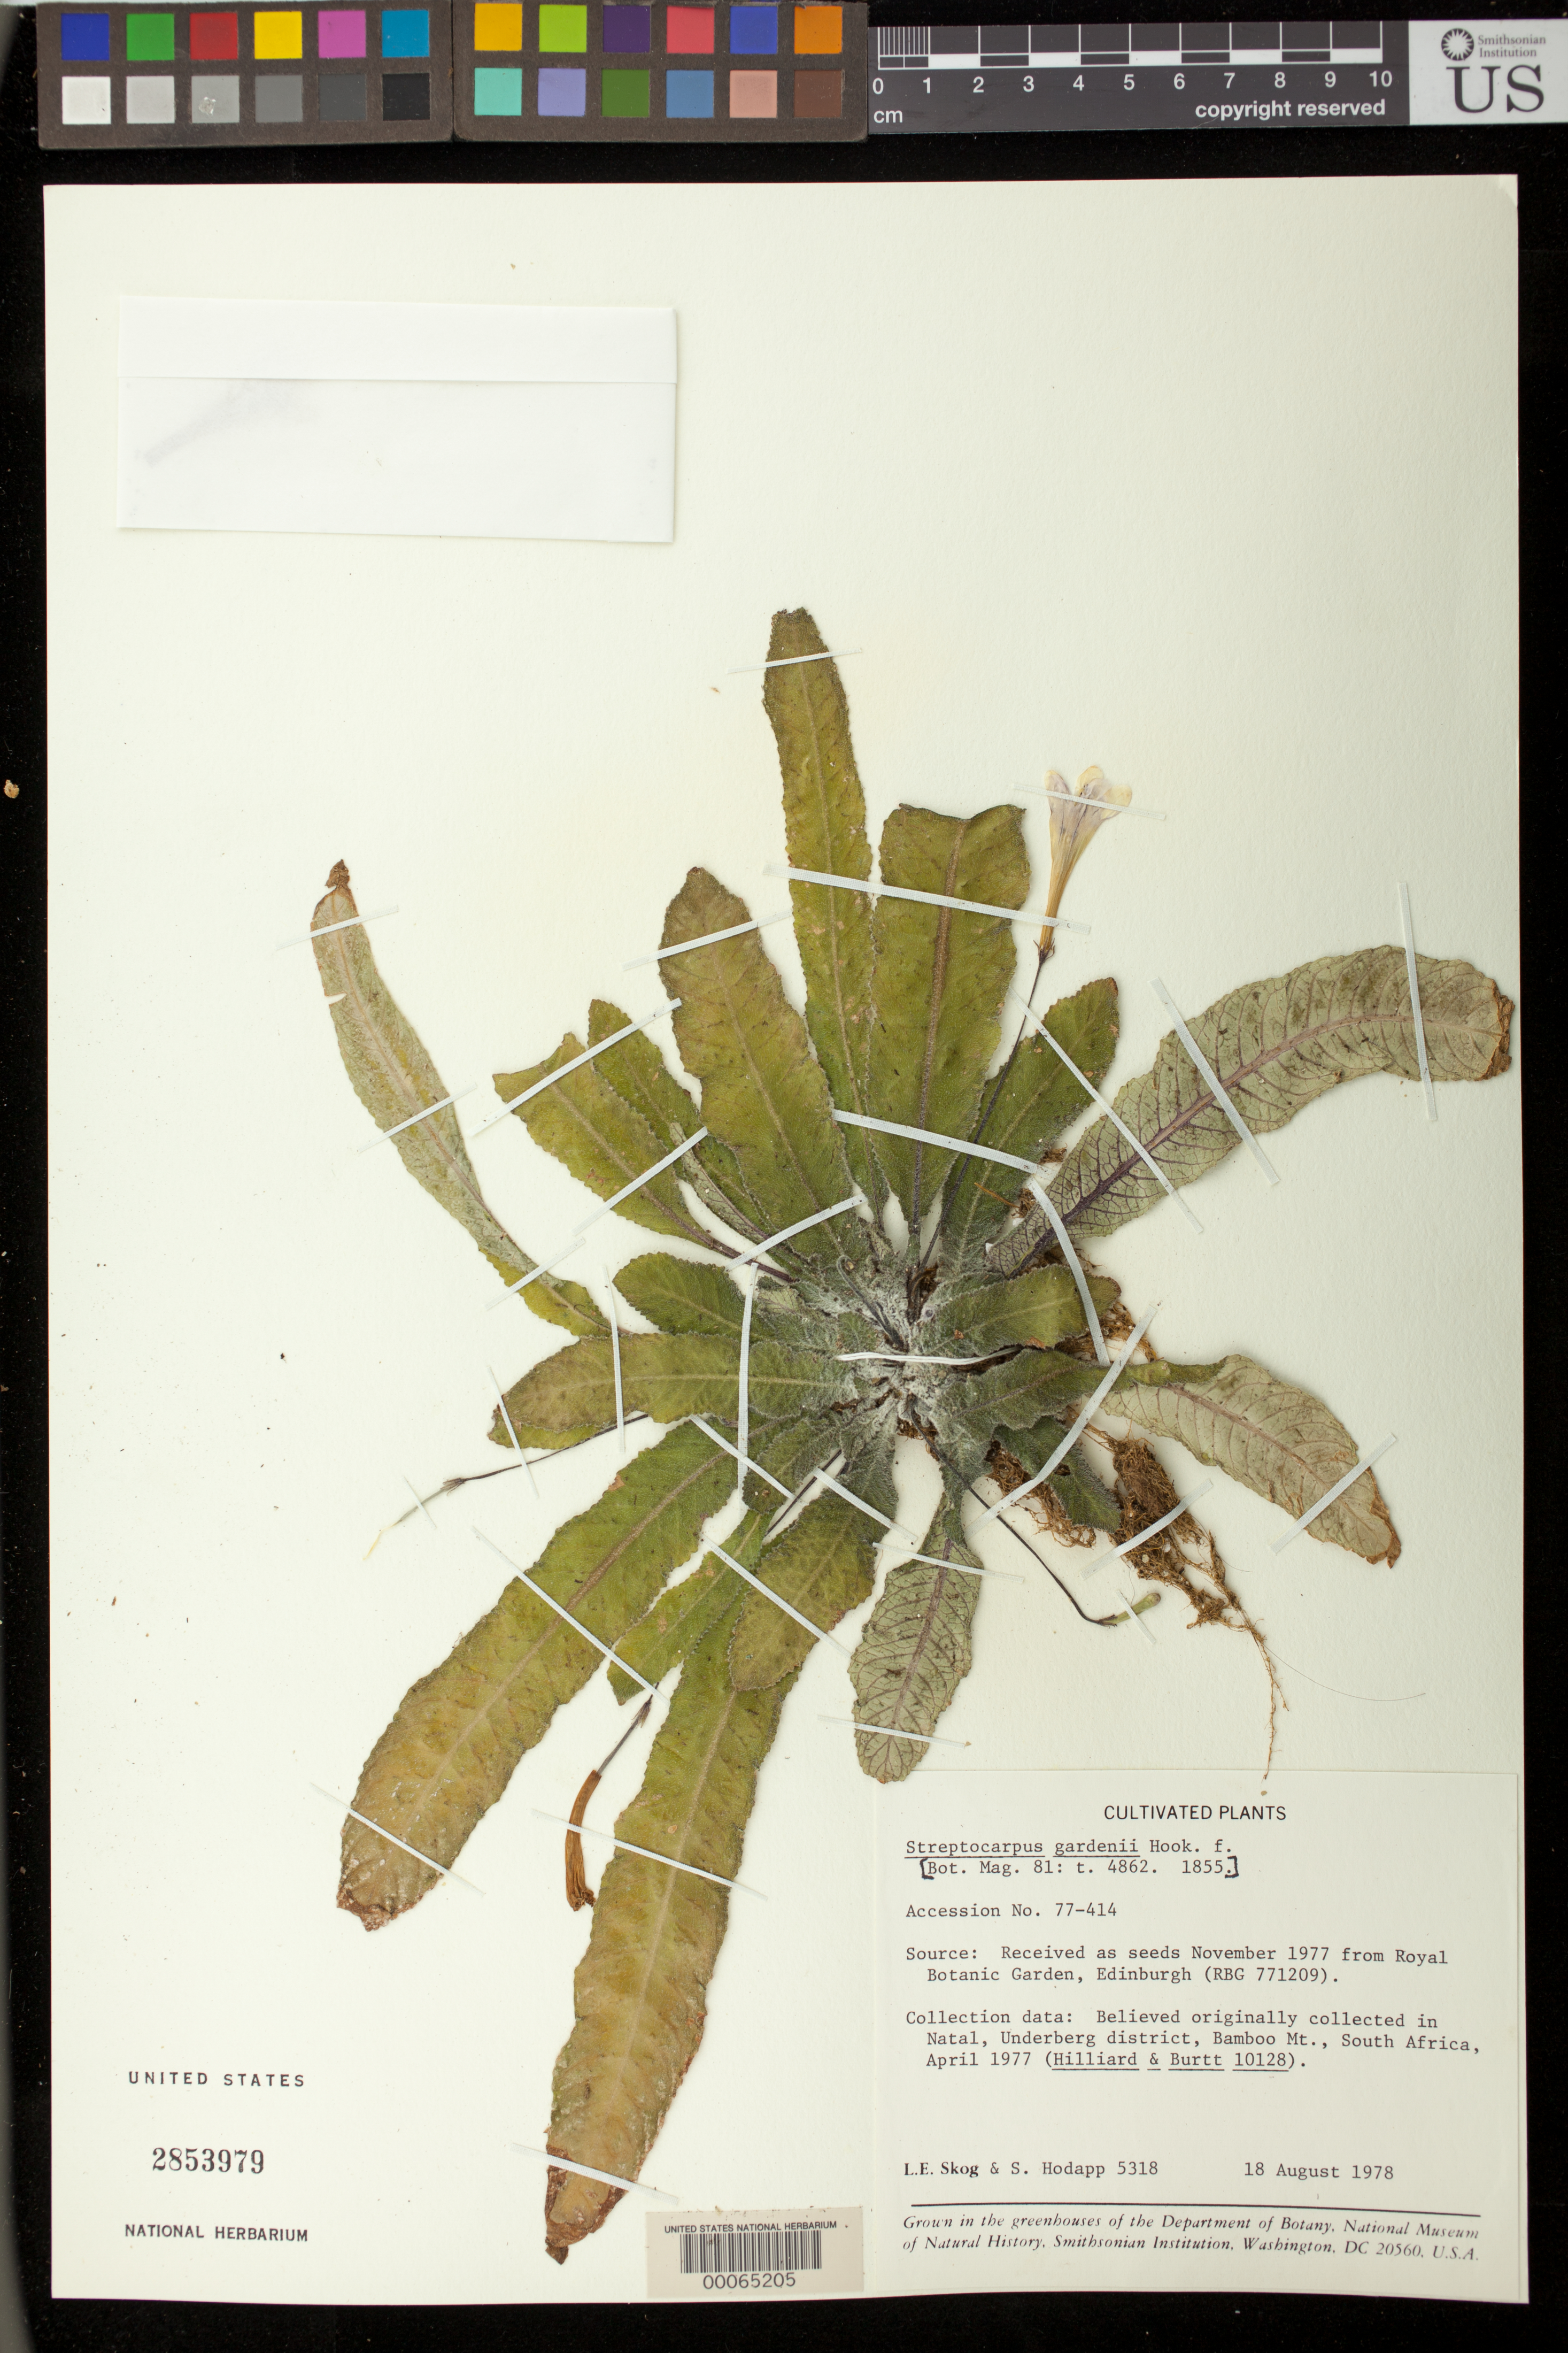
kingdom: Plantae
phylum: Tracheophyta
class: Magnoliopsida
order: Lamiales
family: Gesneriaceae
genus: Streptocarpus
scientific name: Streptocarpus gardenii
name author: Hook.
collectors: L. E. Skog & S. Hodapp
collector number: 5318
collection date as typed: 18 Aug 1978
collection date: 1978-08-18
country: South Africa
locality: U.S.A., District of Columbia, greenhouse at US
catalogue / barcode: US 2853979